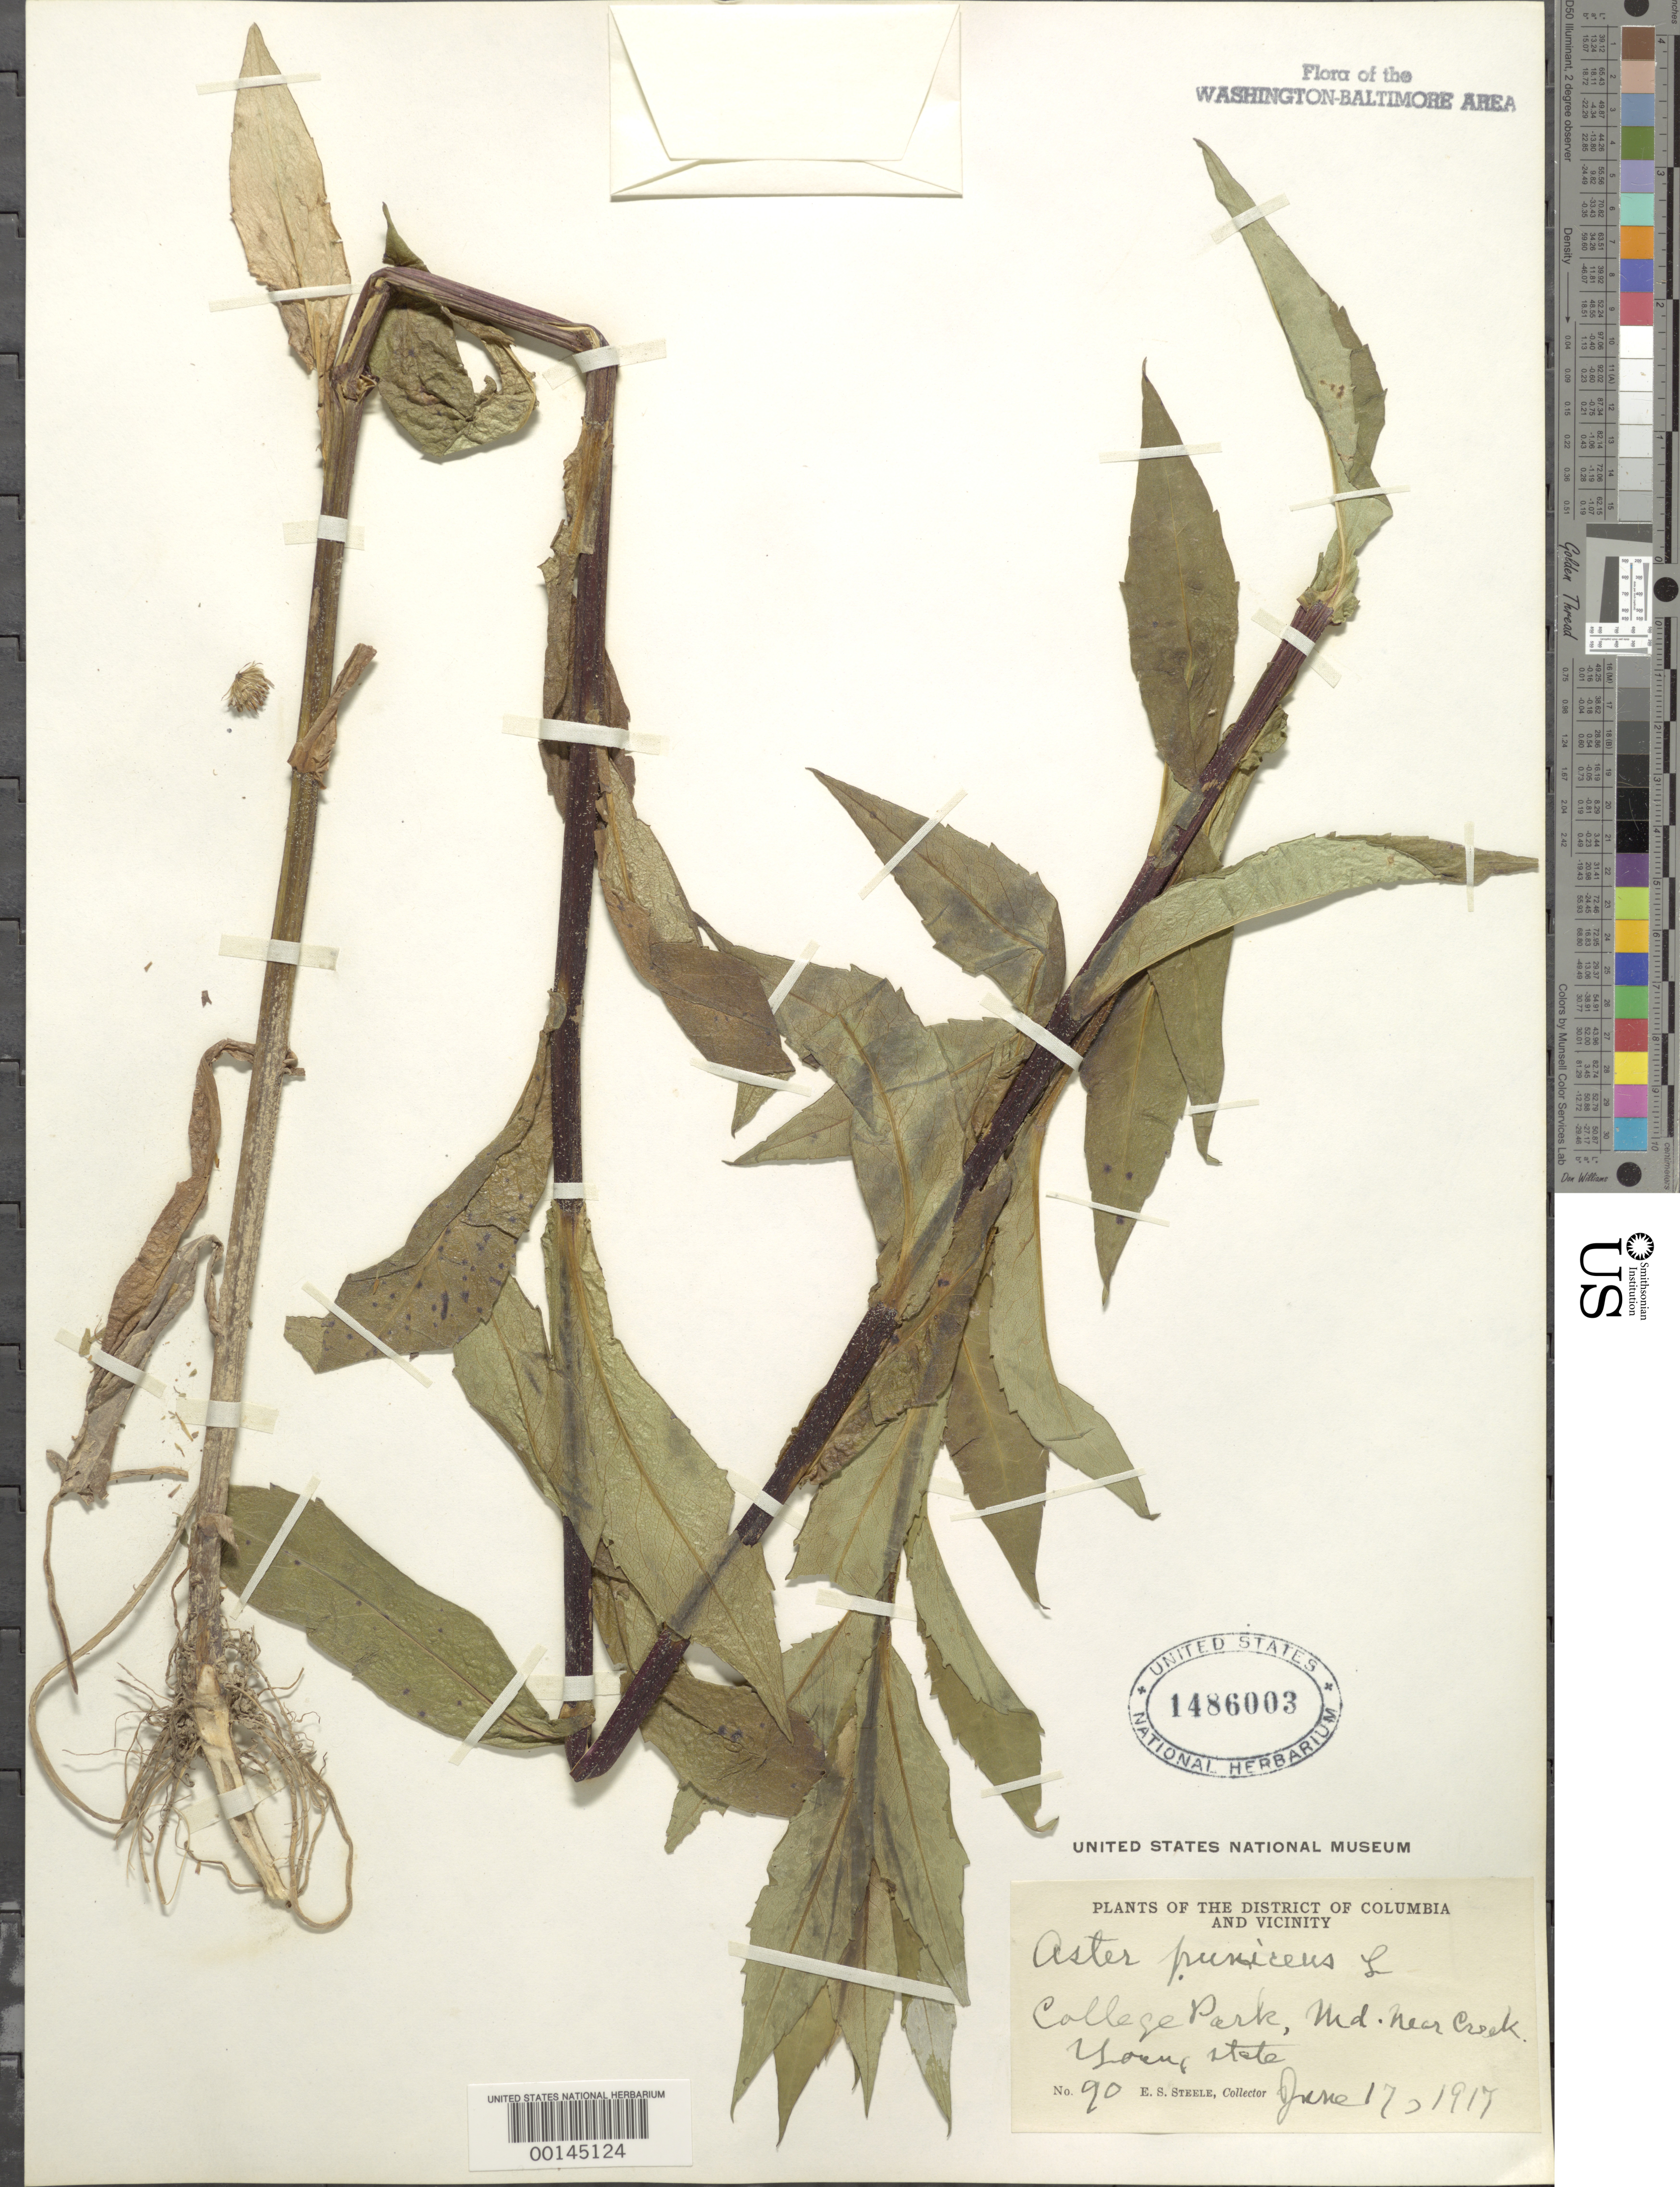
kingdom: Plantae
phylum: Tracheophyta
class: Magnoliopsida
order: Asterales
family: Asteraceae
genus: Symphyotrichum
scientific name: Symphyotrichum puniceum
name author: (L.) Á. Löve & D. Löve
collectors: E. Steele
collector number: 90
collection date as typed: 17 Jun 1917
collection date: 1917-06-17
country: United States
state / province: Maryland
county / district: Prince George's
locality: College Park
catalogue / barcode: US 1486003